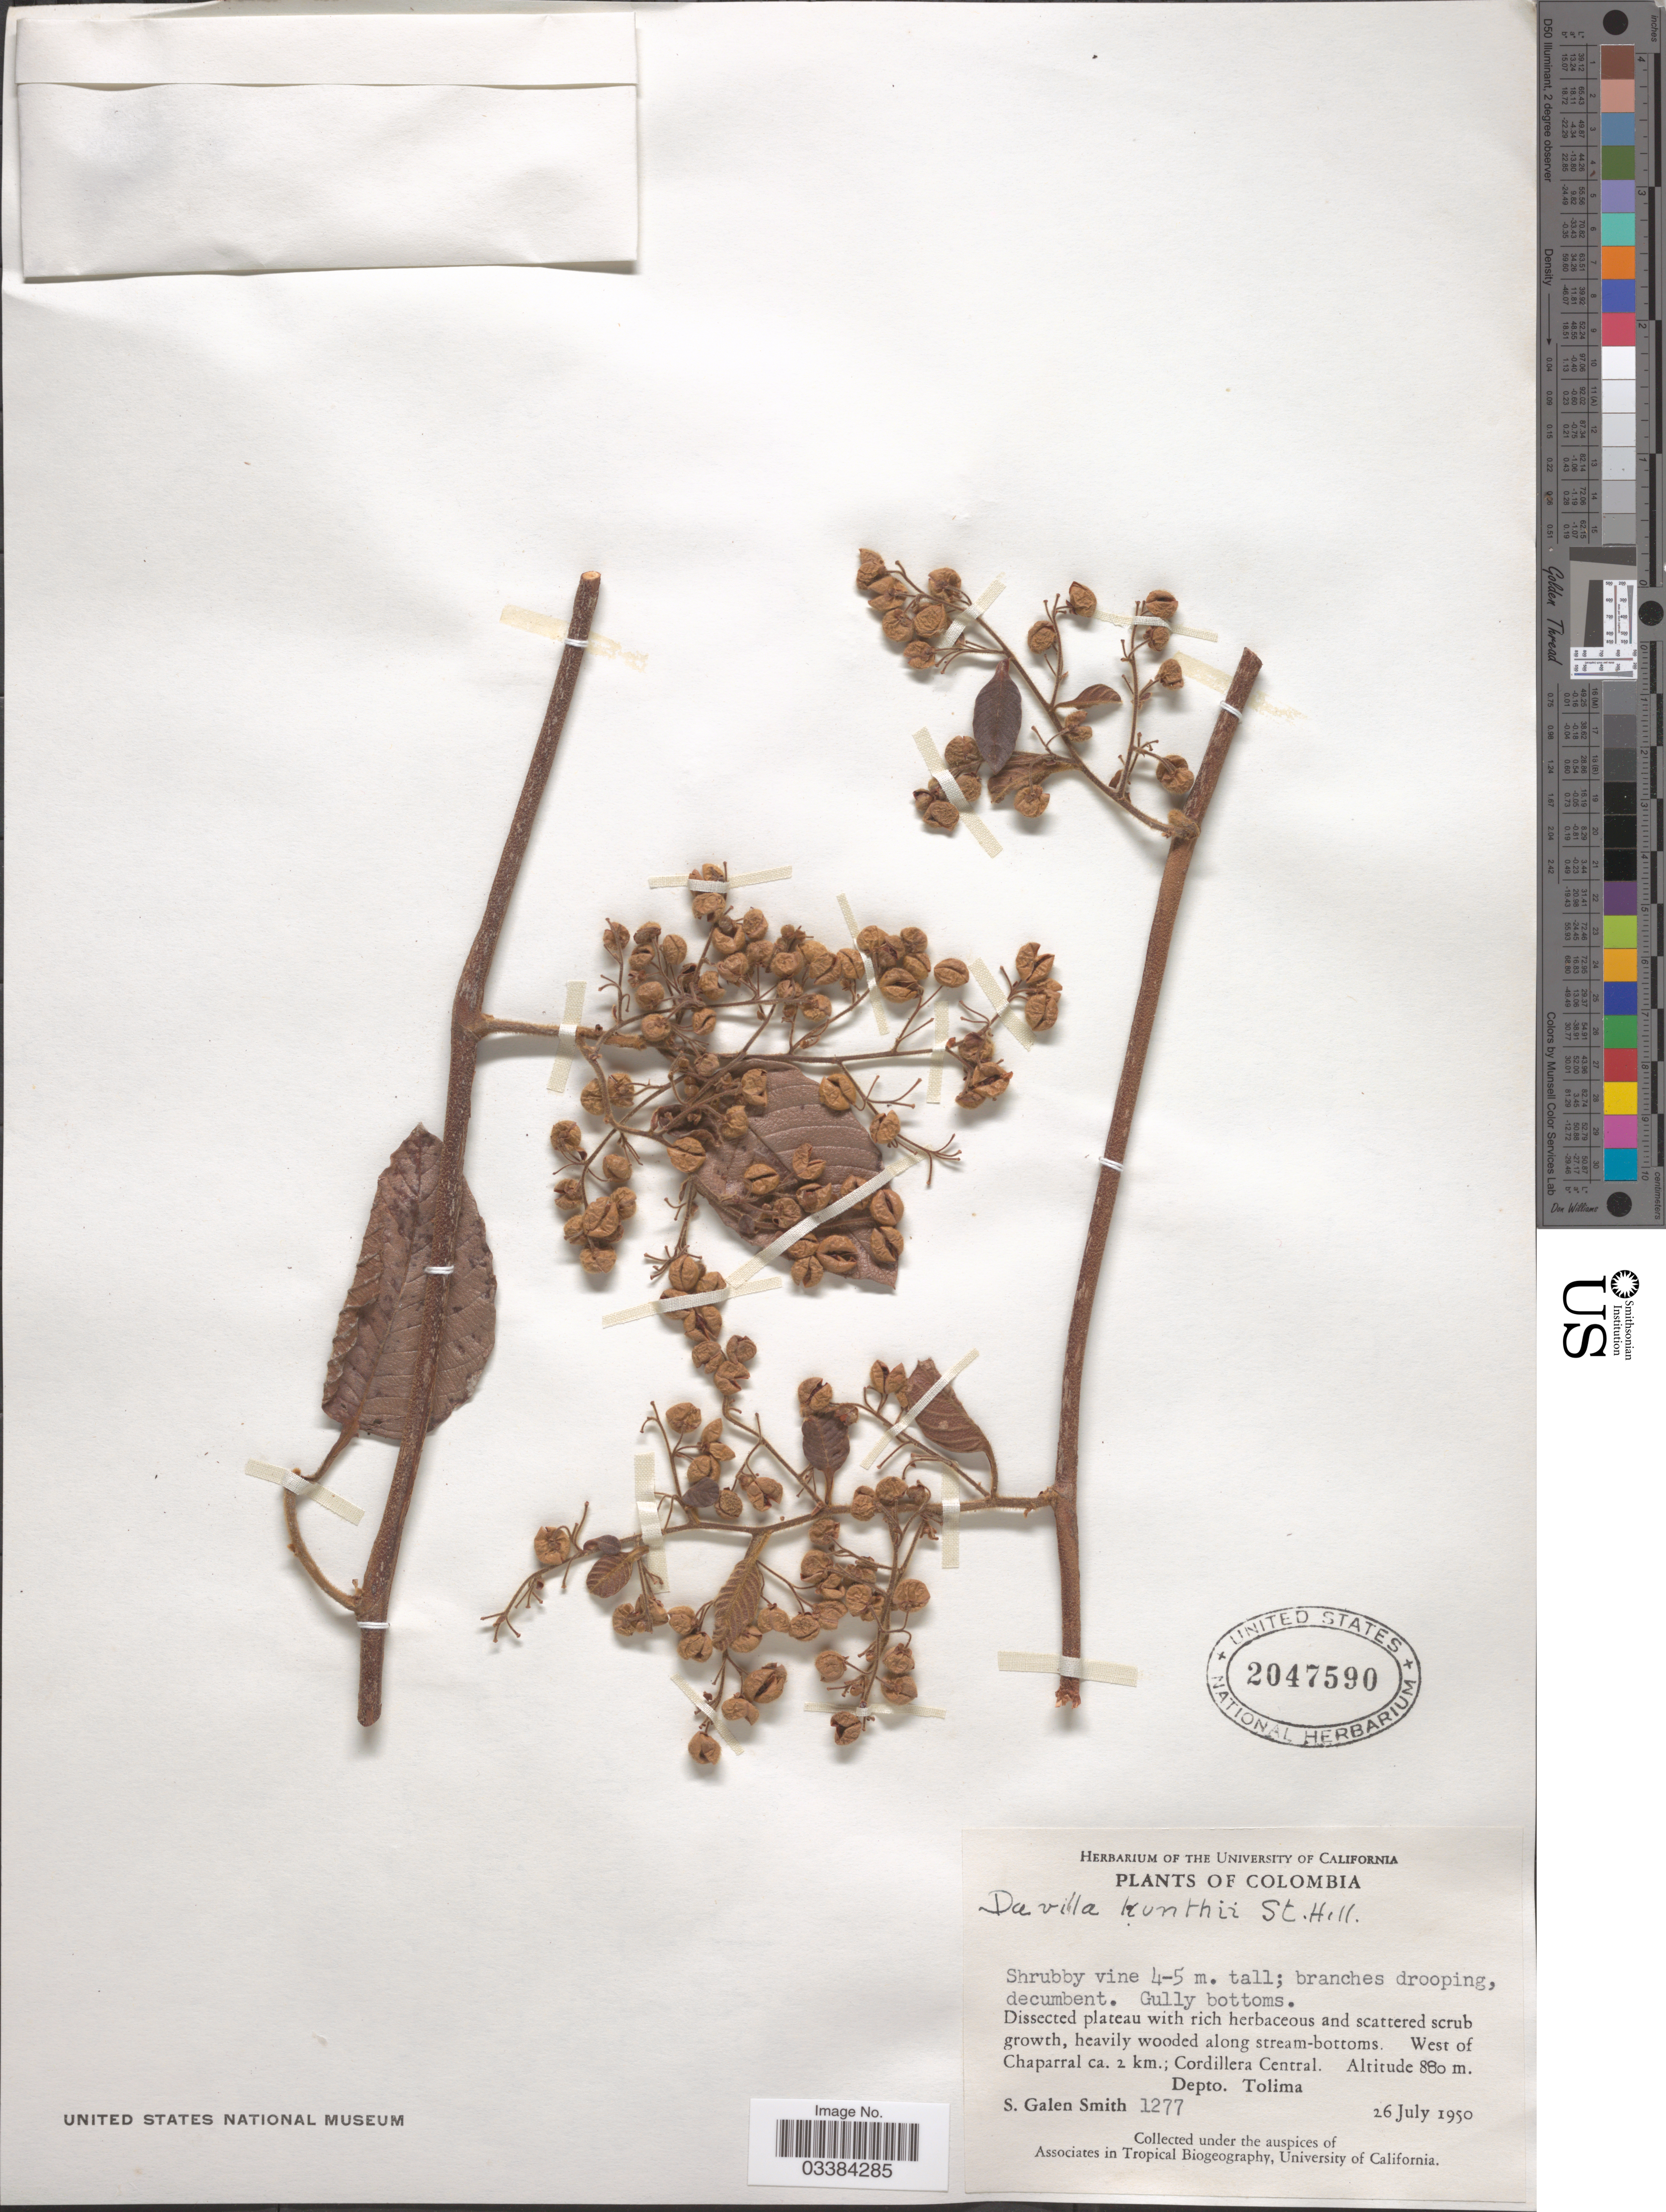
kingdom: Plantae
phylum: Tracheophyta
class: Magnoliopsida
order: Dilleniales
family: Dilleniaceae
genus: Davilla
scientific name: Davilla kunthii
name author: A. St.-Hil.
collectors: S. G. Smith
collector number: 1277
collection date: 1950-07-26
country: Colombia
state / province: Tolima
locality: West of Chaparral ca. 2 km.; Cordillera Central. Depto. Tolima.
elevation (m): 880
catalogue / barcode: US 2047590